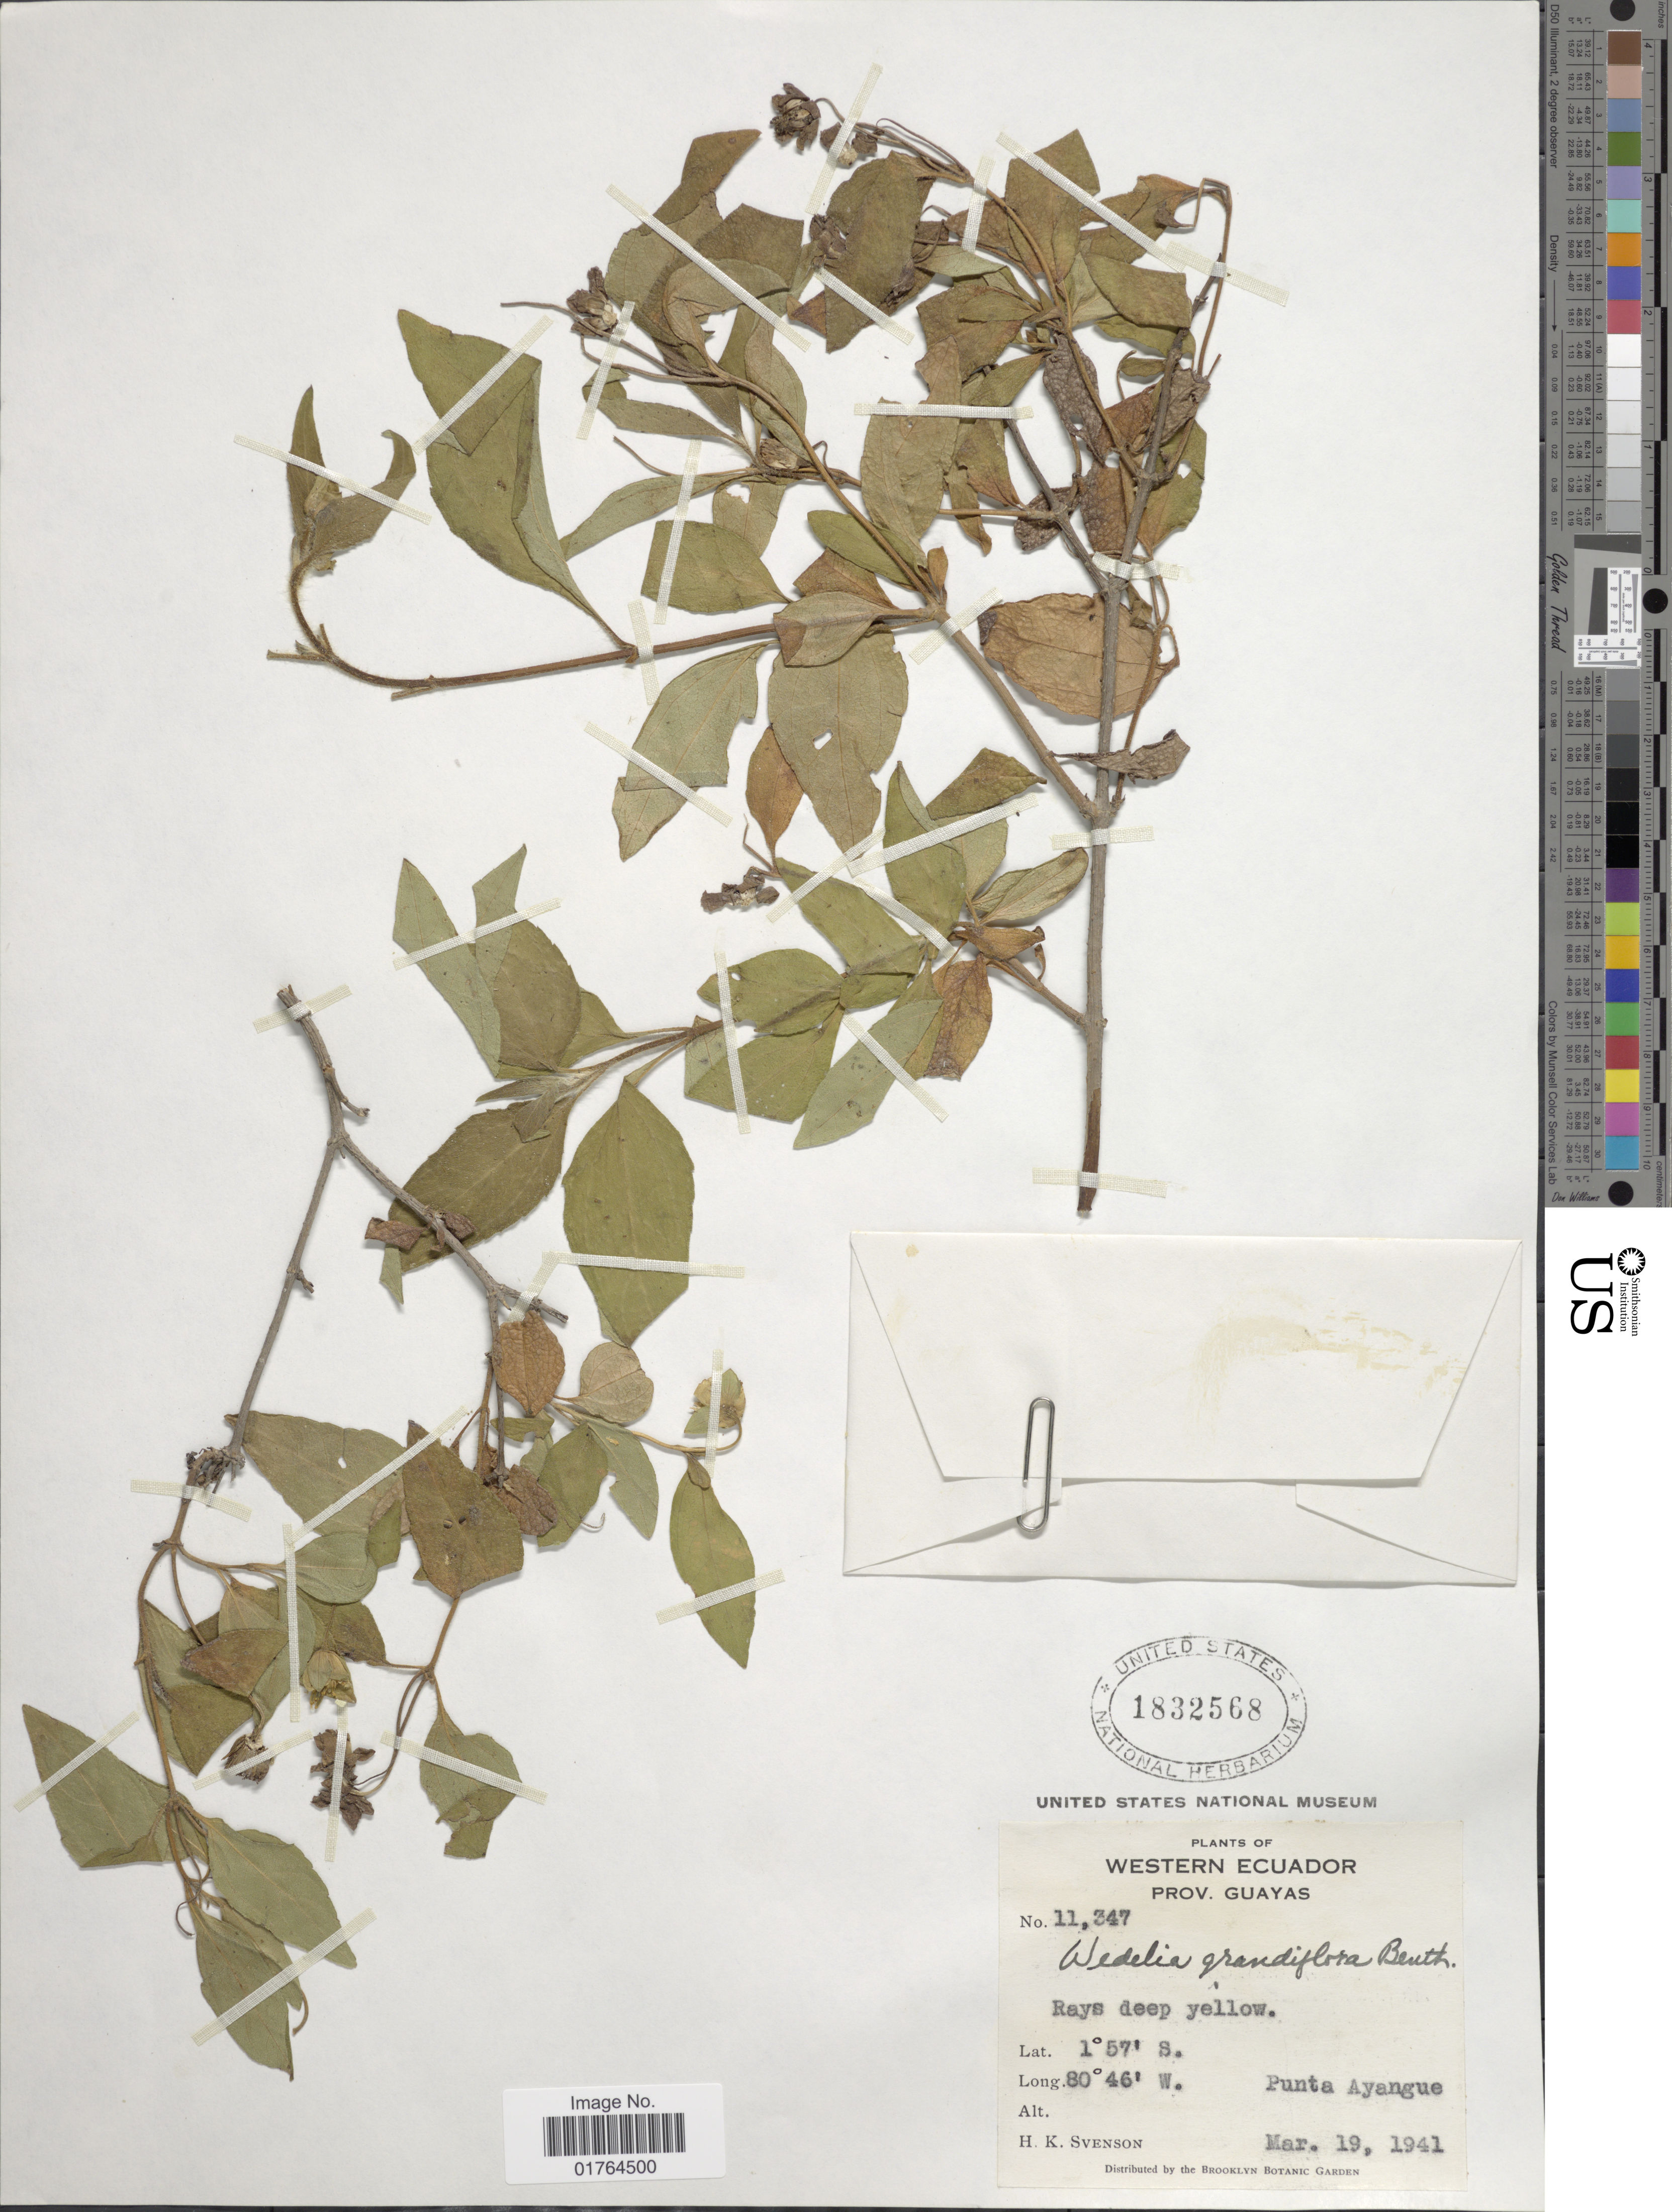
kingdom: Plantae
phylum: Tracheophyta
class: Magnoliopsida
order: Asterales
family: Asteraceae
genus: Wedelia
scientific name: Wedelia grandiflora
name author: Benth.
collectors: H. K. Svenson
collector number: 11347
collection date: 1941-03-19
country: Ecuador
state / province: Guayas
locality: Punta Ayangue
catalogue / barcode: US 1832568